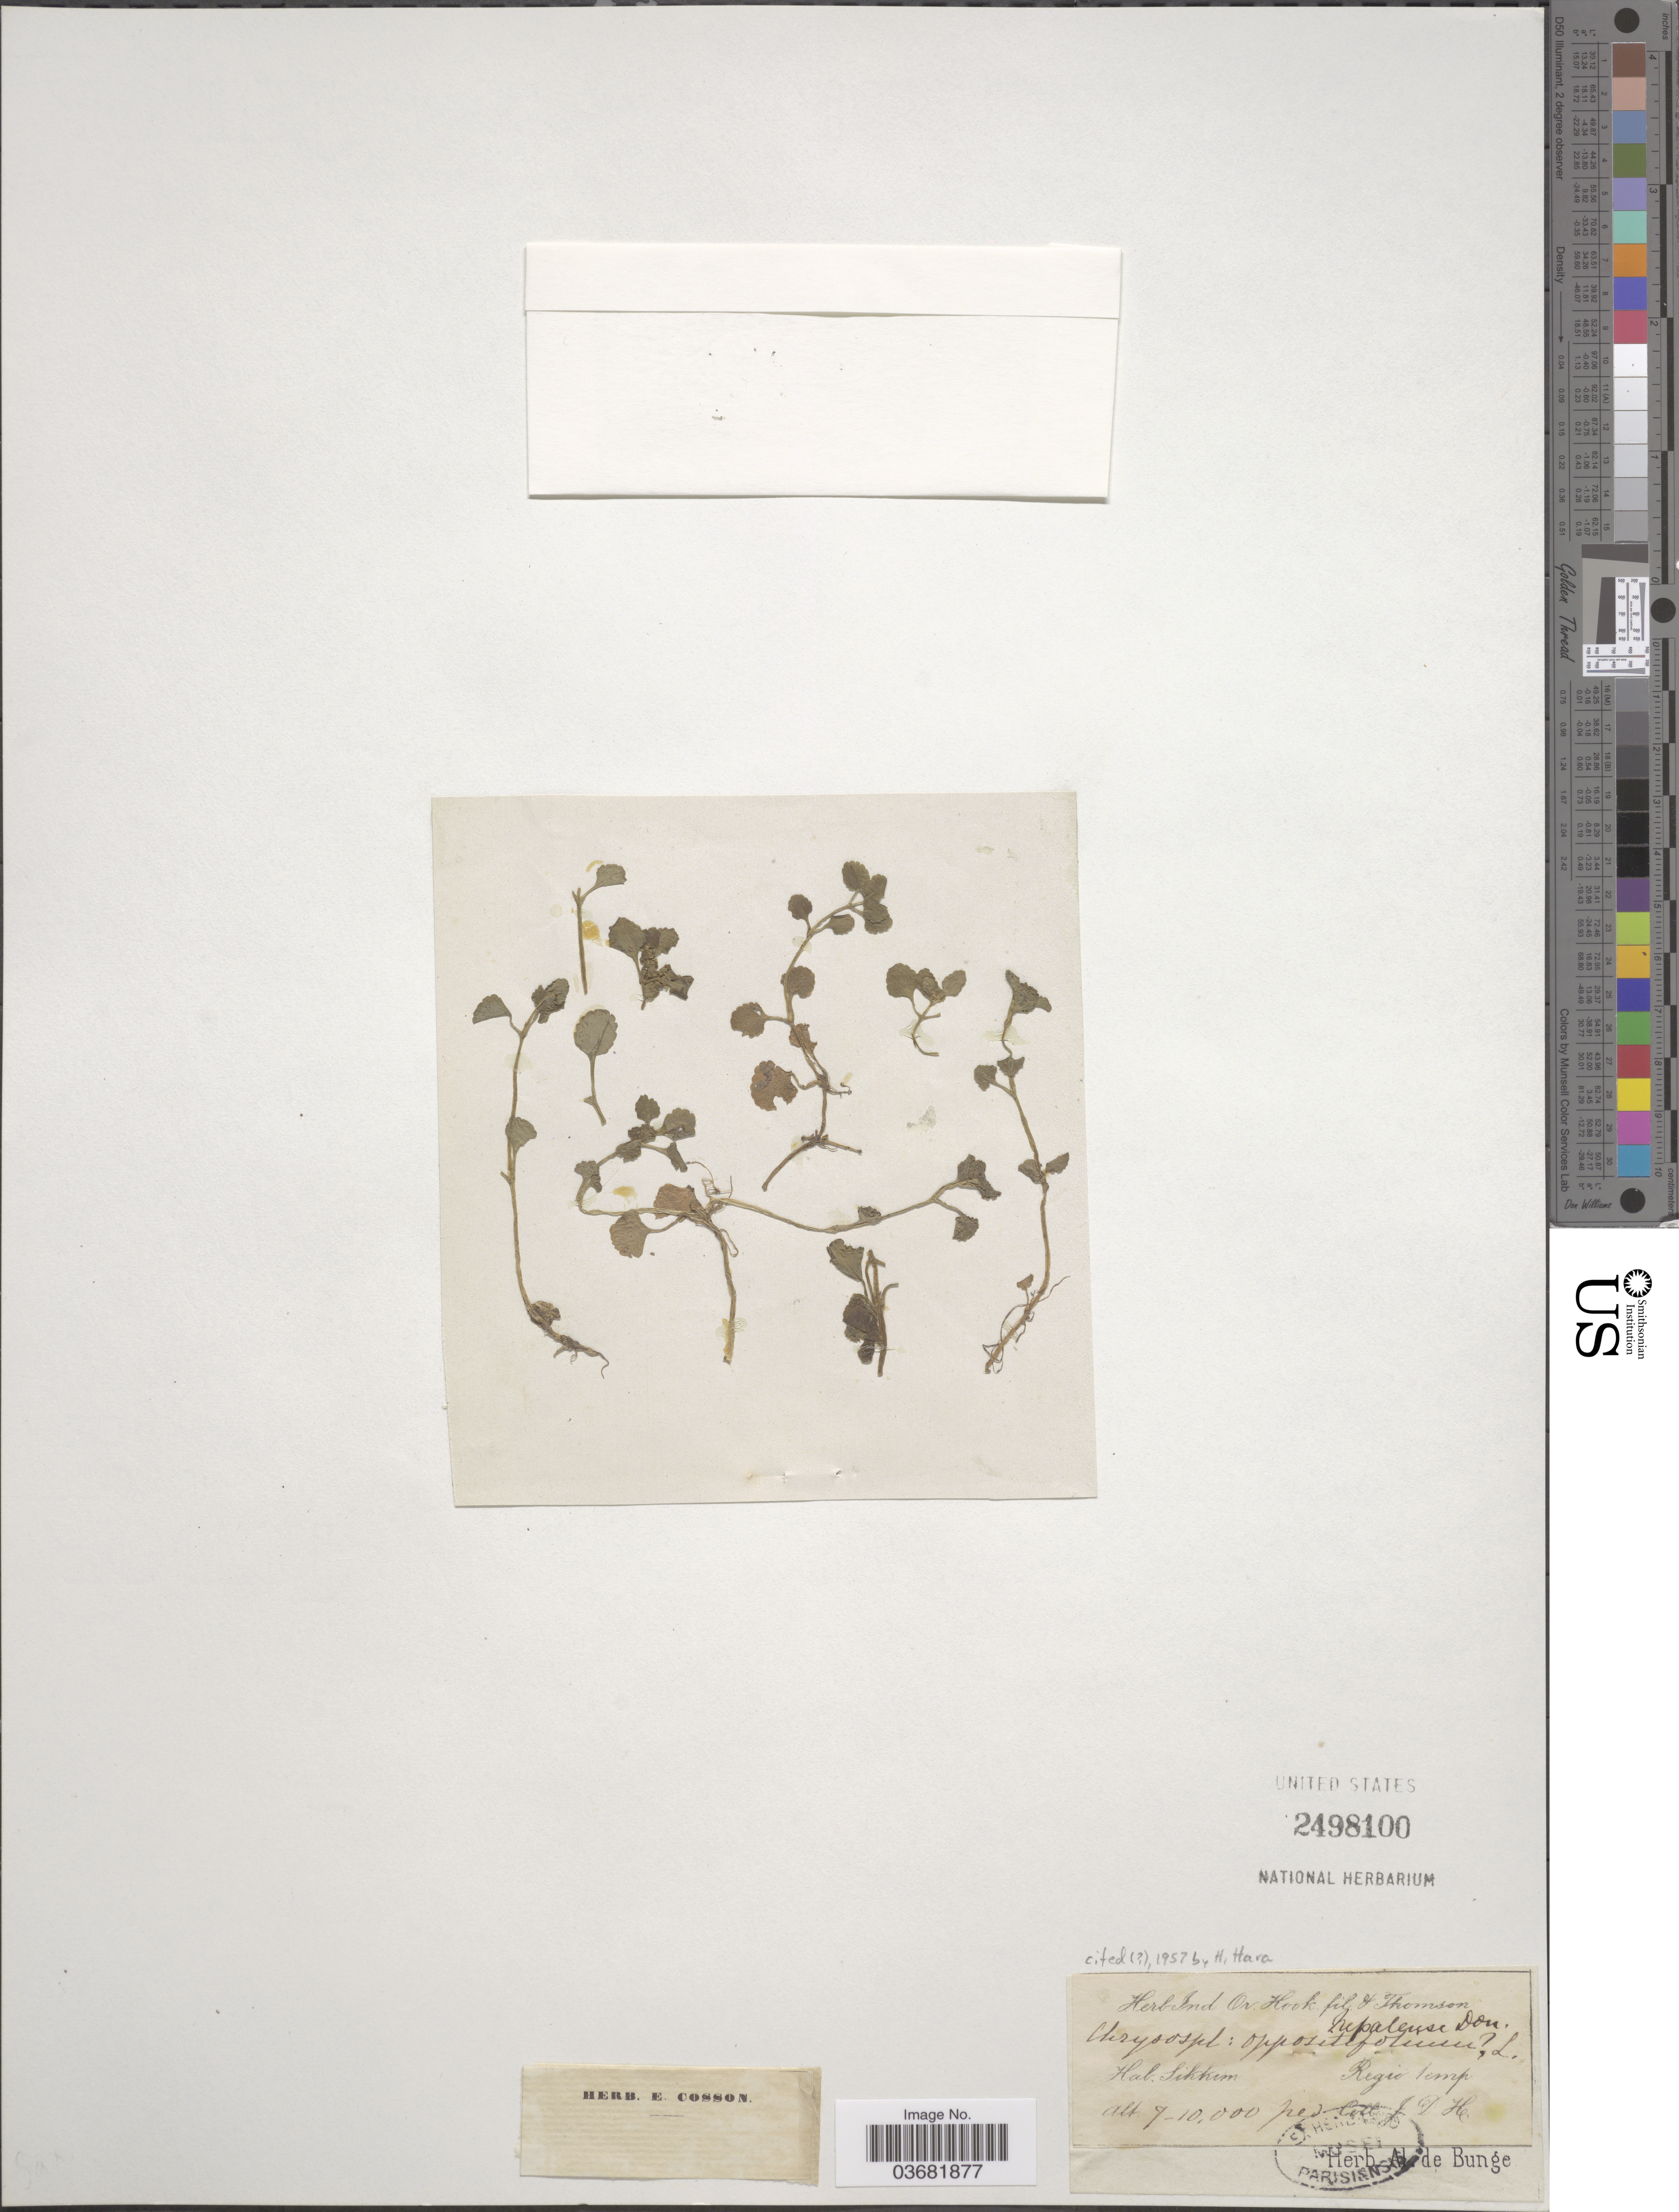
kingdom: Plantae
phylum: Tracheophyta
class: Magnoliopsida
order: Saxifragales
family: Saxifragaceae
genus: Chrysosplenium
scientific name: Chrysosplenium nepalense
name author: D. Don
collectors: J. D. Hooker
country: India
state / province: Sikkim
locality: Regio temp.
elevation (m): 2134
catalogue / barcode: US 2498100